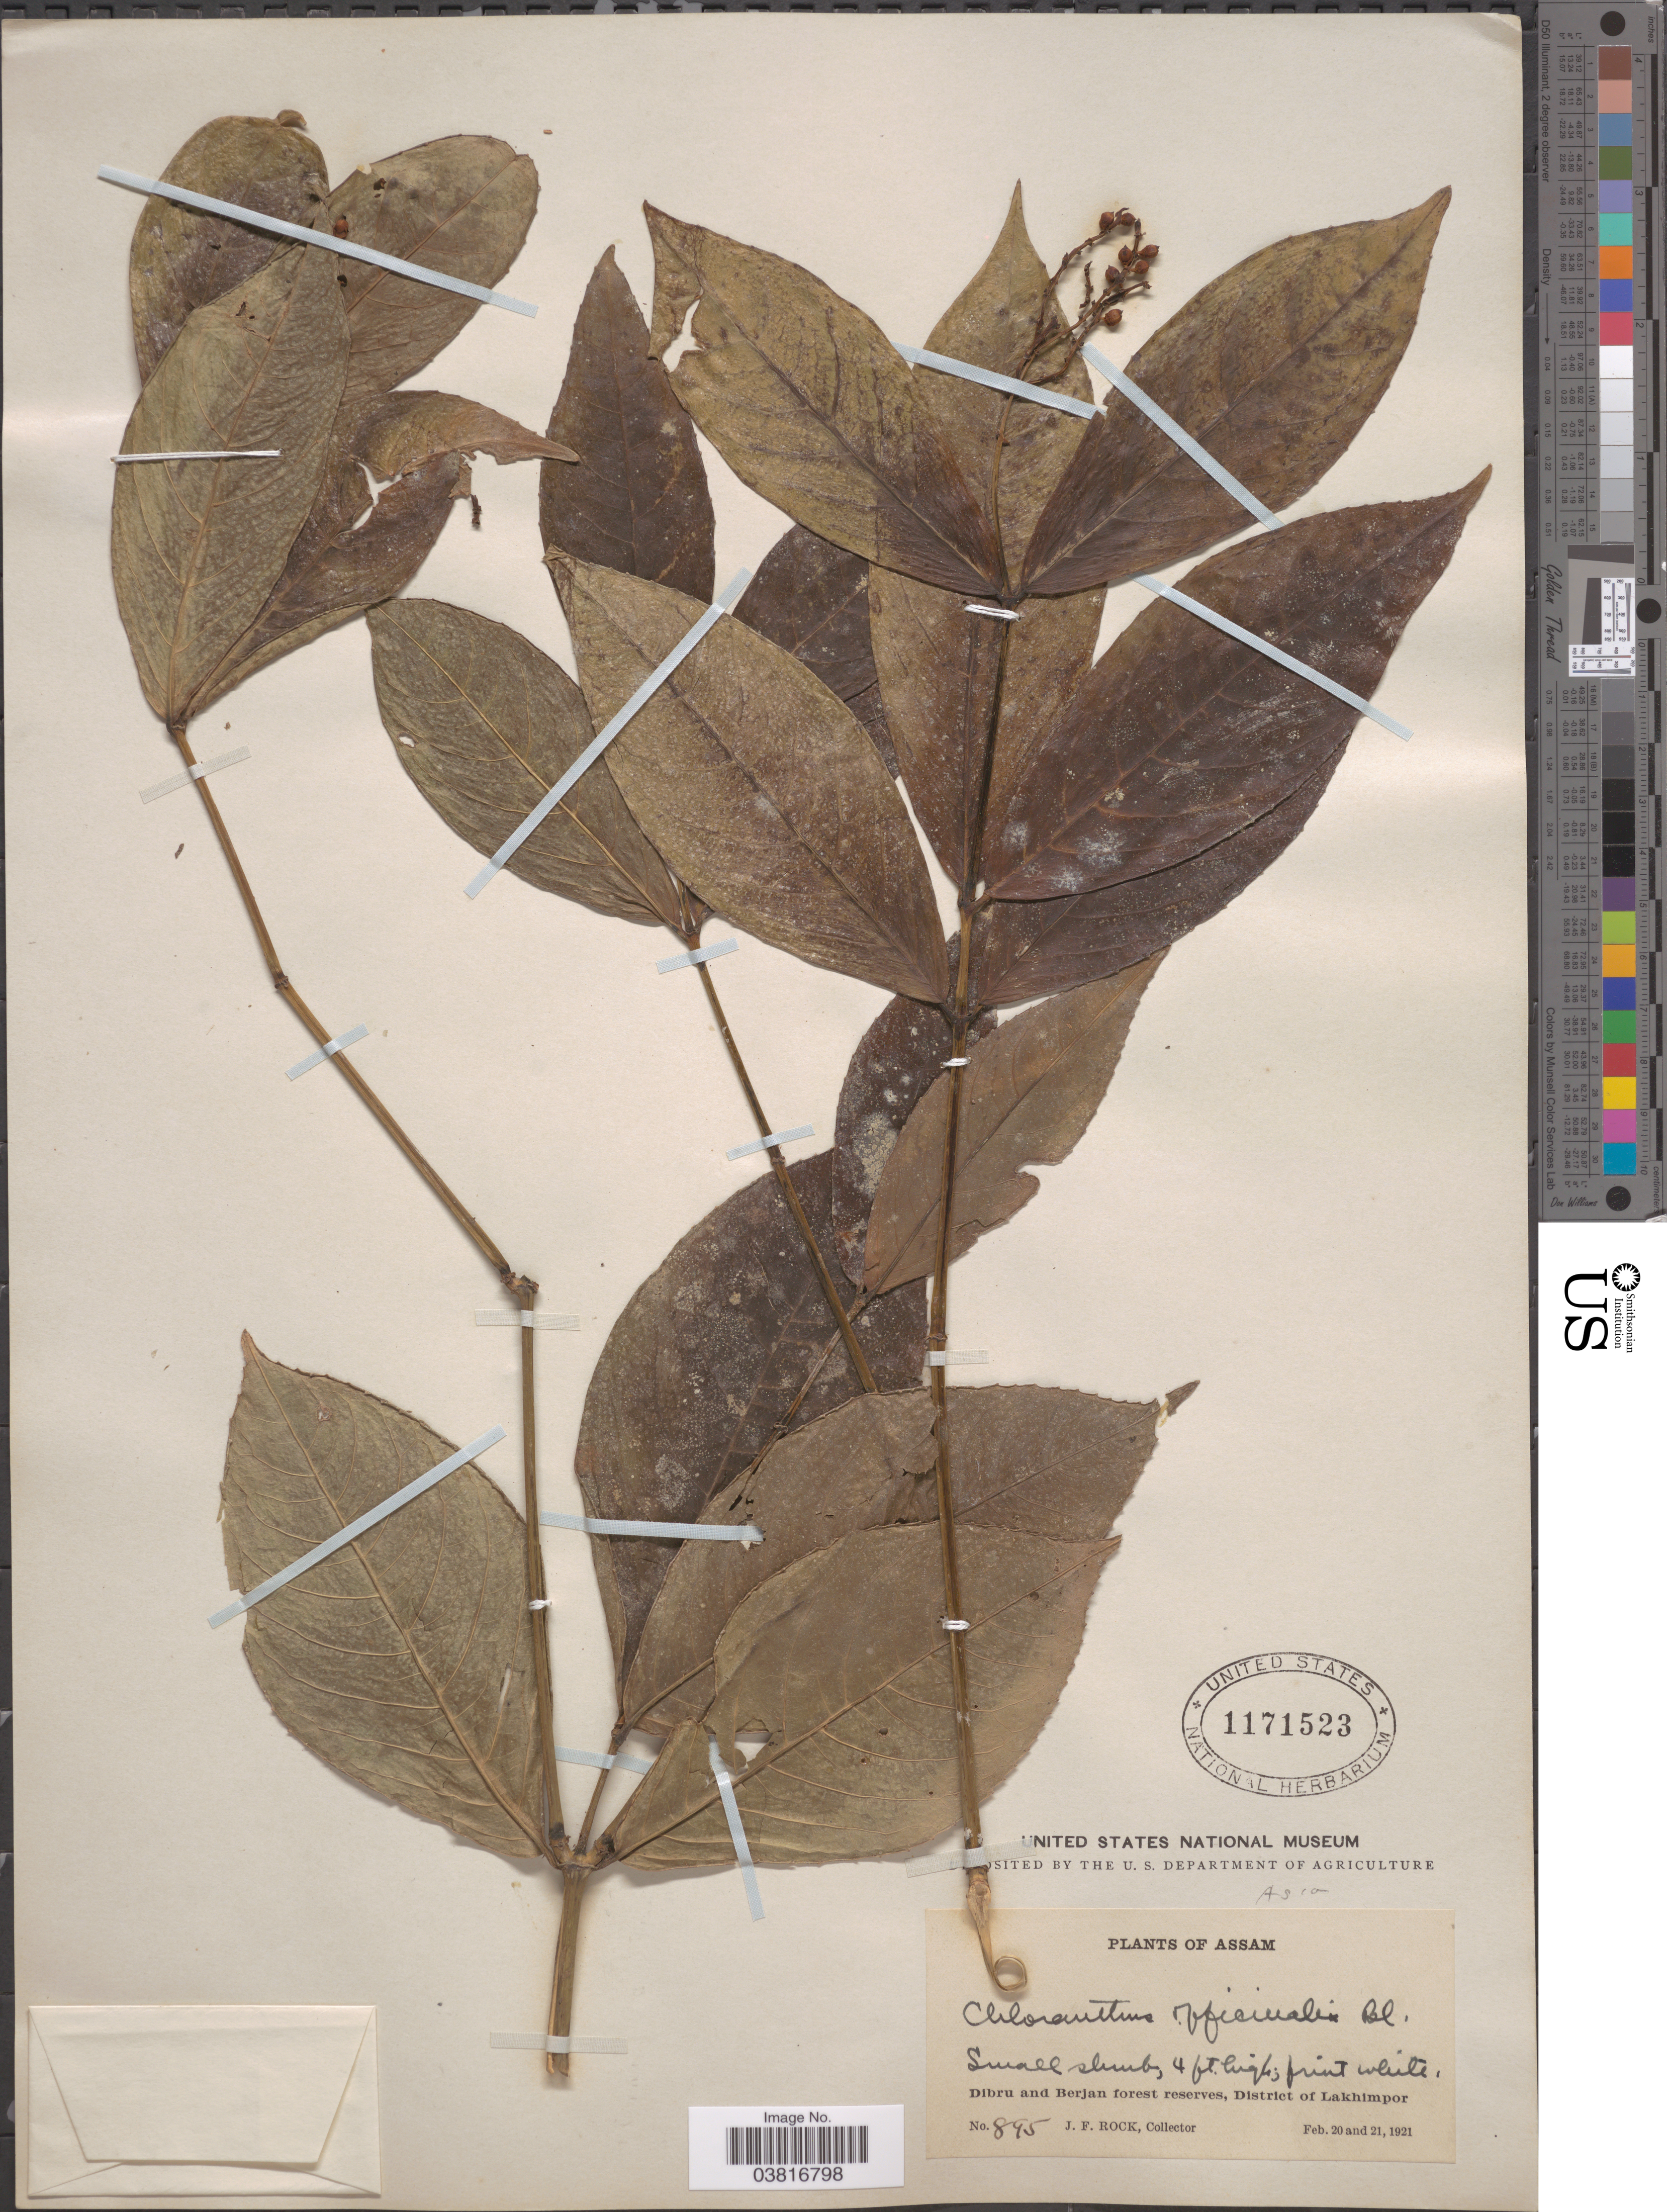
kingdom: Plantae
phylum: Tracheophyta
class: Magnoliopsida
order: Chloranthales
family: Chloranthaceae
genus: Chloranthus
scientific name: Chloranthus officinalis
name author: Blume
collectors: J. Rock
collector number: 895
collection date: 1921-02-20/1921-02-21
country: India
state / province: Assam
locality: Dibru and Berjan forest reserves, District of Lakhimpor.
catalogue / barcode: US 1171523